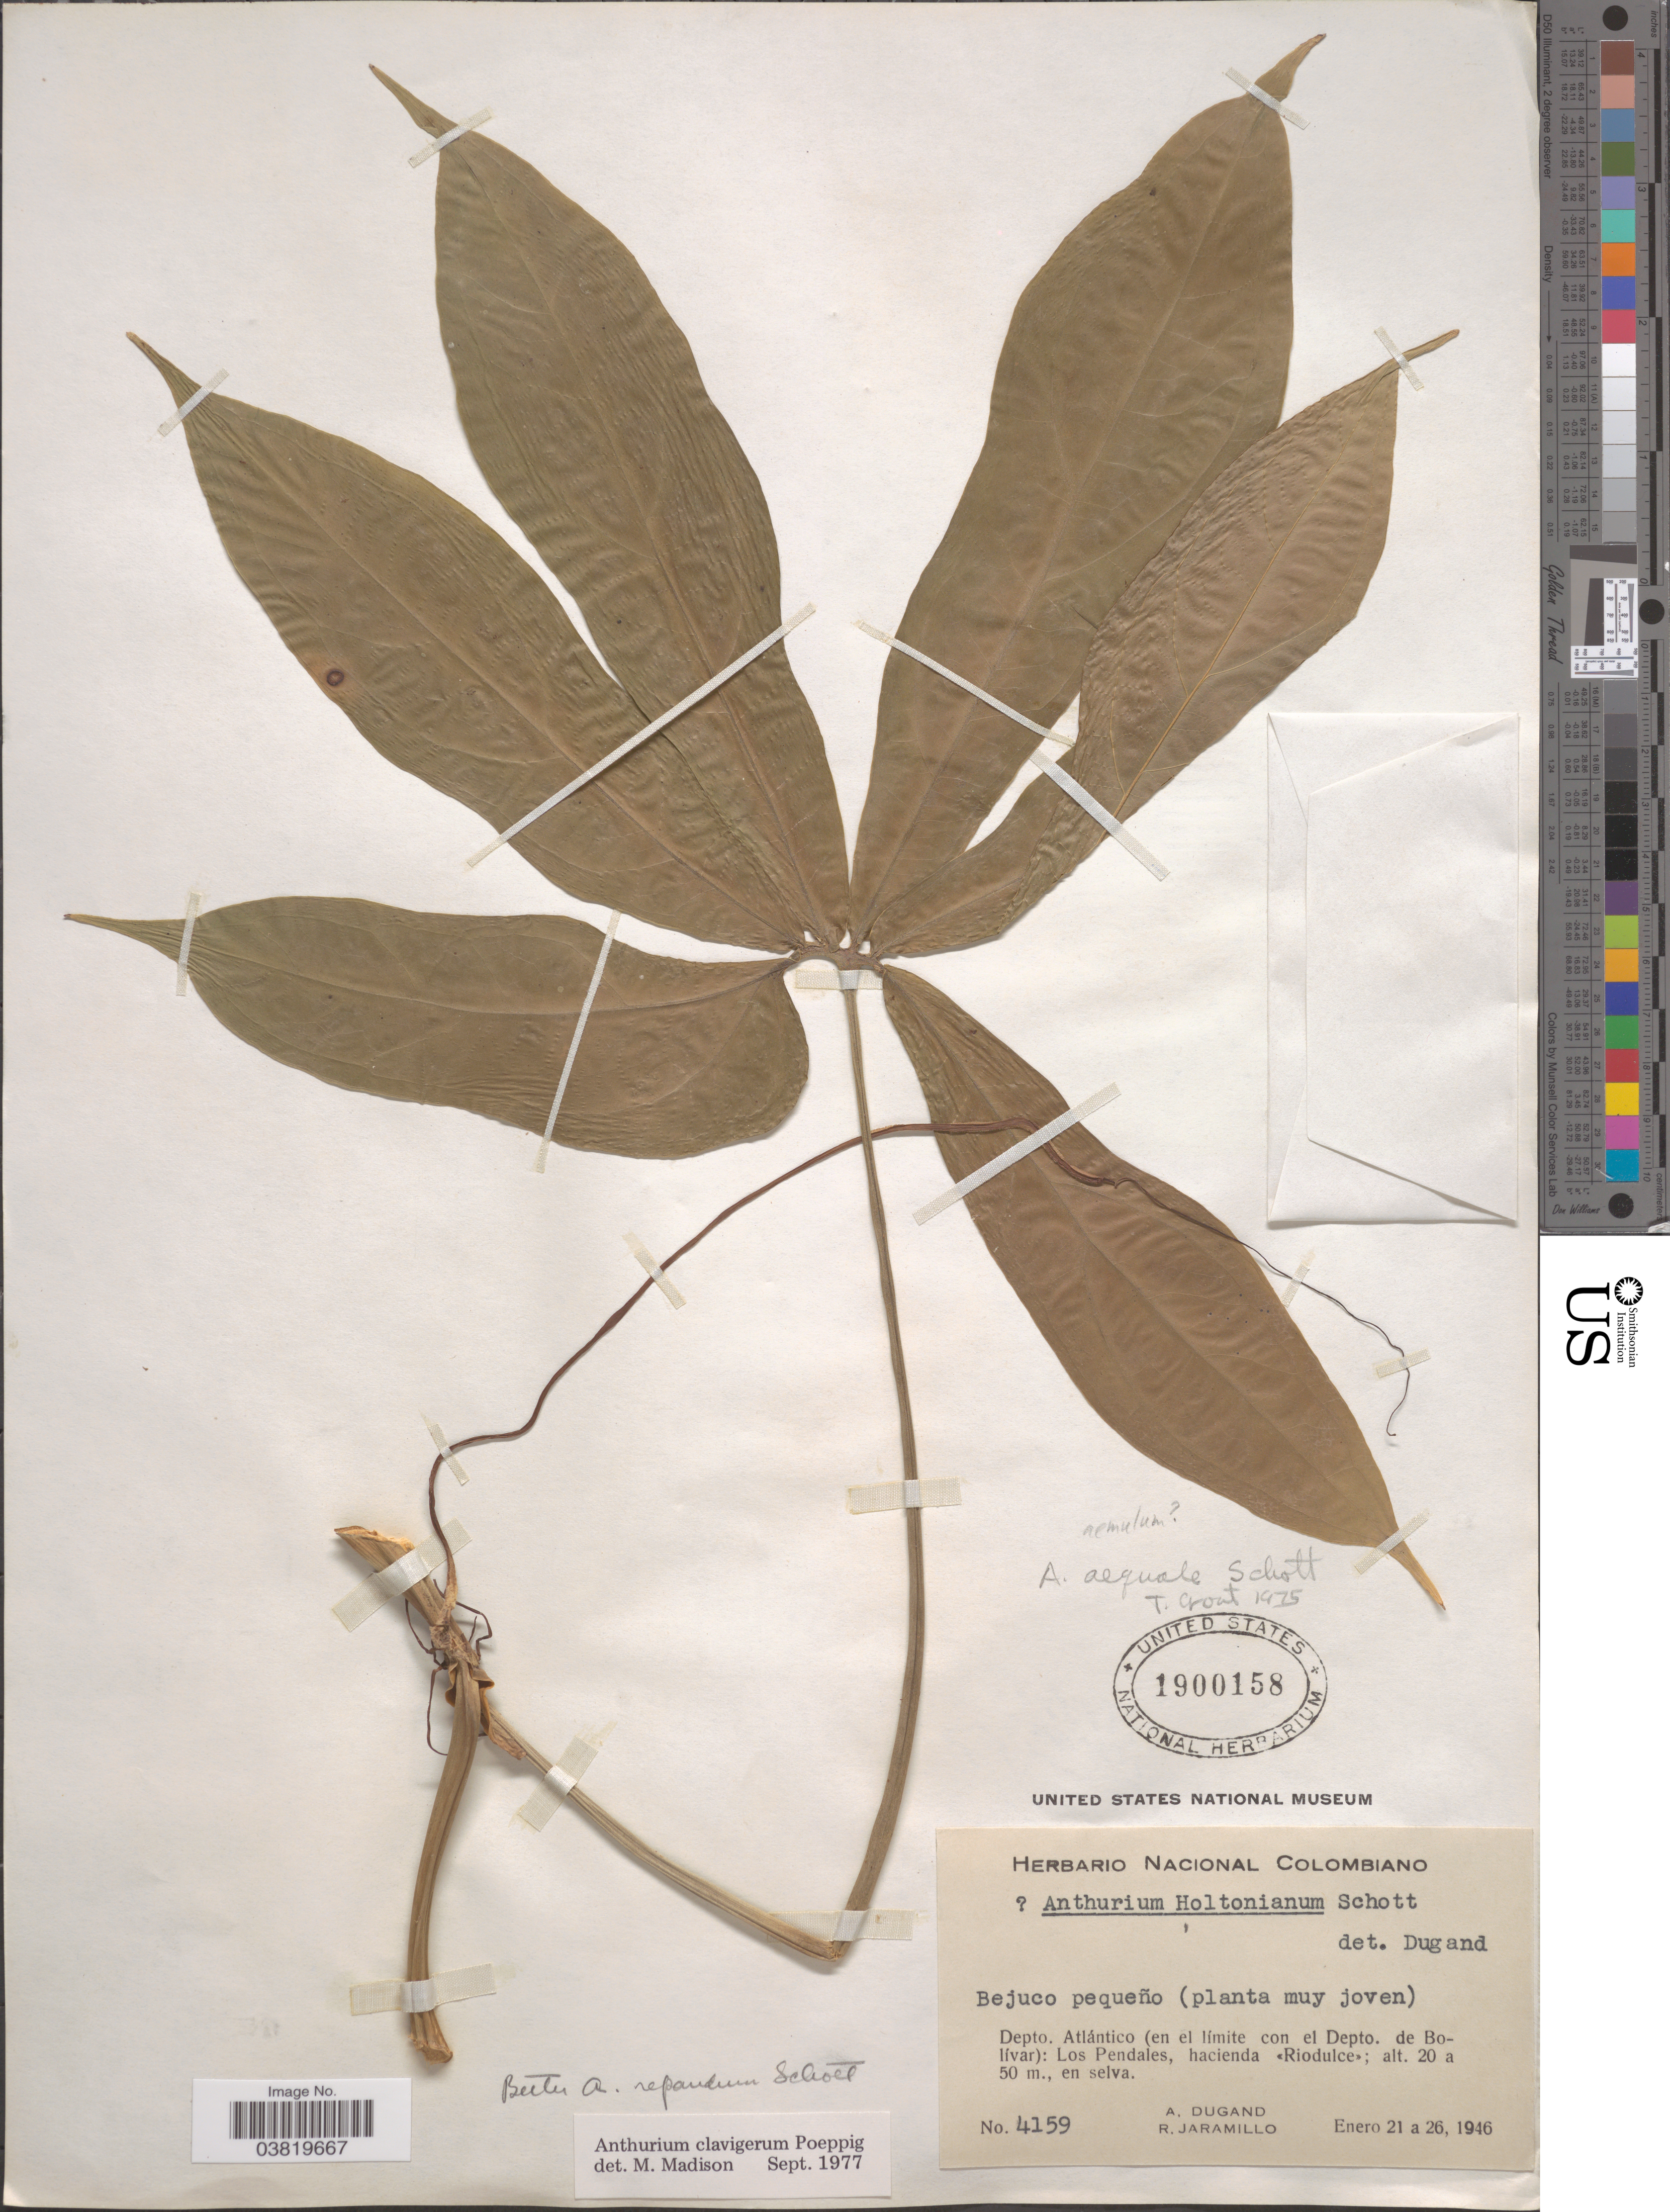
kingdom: Plantae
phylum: Tracheophyta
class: Liliopsida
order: Alismatales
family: Araceae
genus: Anthurium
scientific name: Anthurium clavigerum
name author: Poepp. & Endl.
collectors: A. Dugand & R. Jaramillo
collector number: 4159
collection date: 1946-01-21/1946-01-26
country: Colombia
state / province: Atlántico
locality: Depto. Atlántico (en el límite con el Depto. de Bolívar): Los Pendales, hacienda «Riodulce».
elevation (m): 20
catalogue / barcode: US 1900158